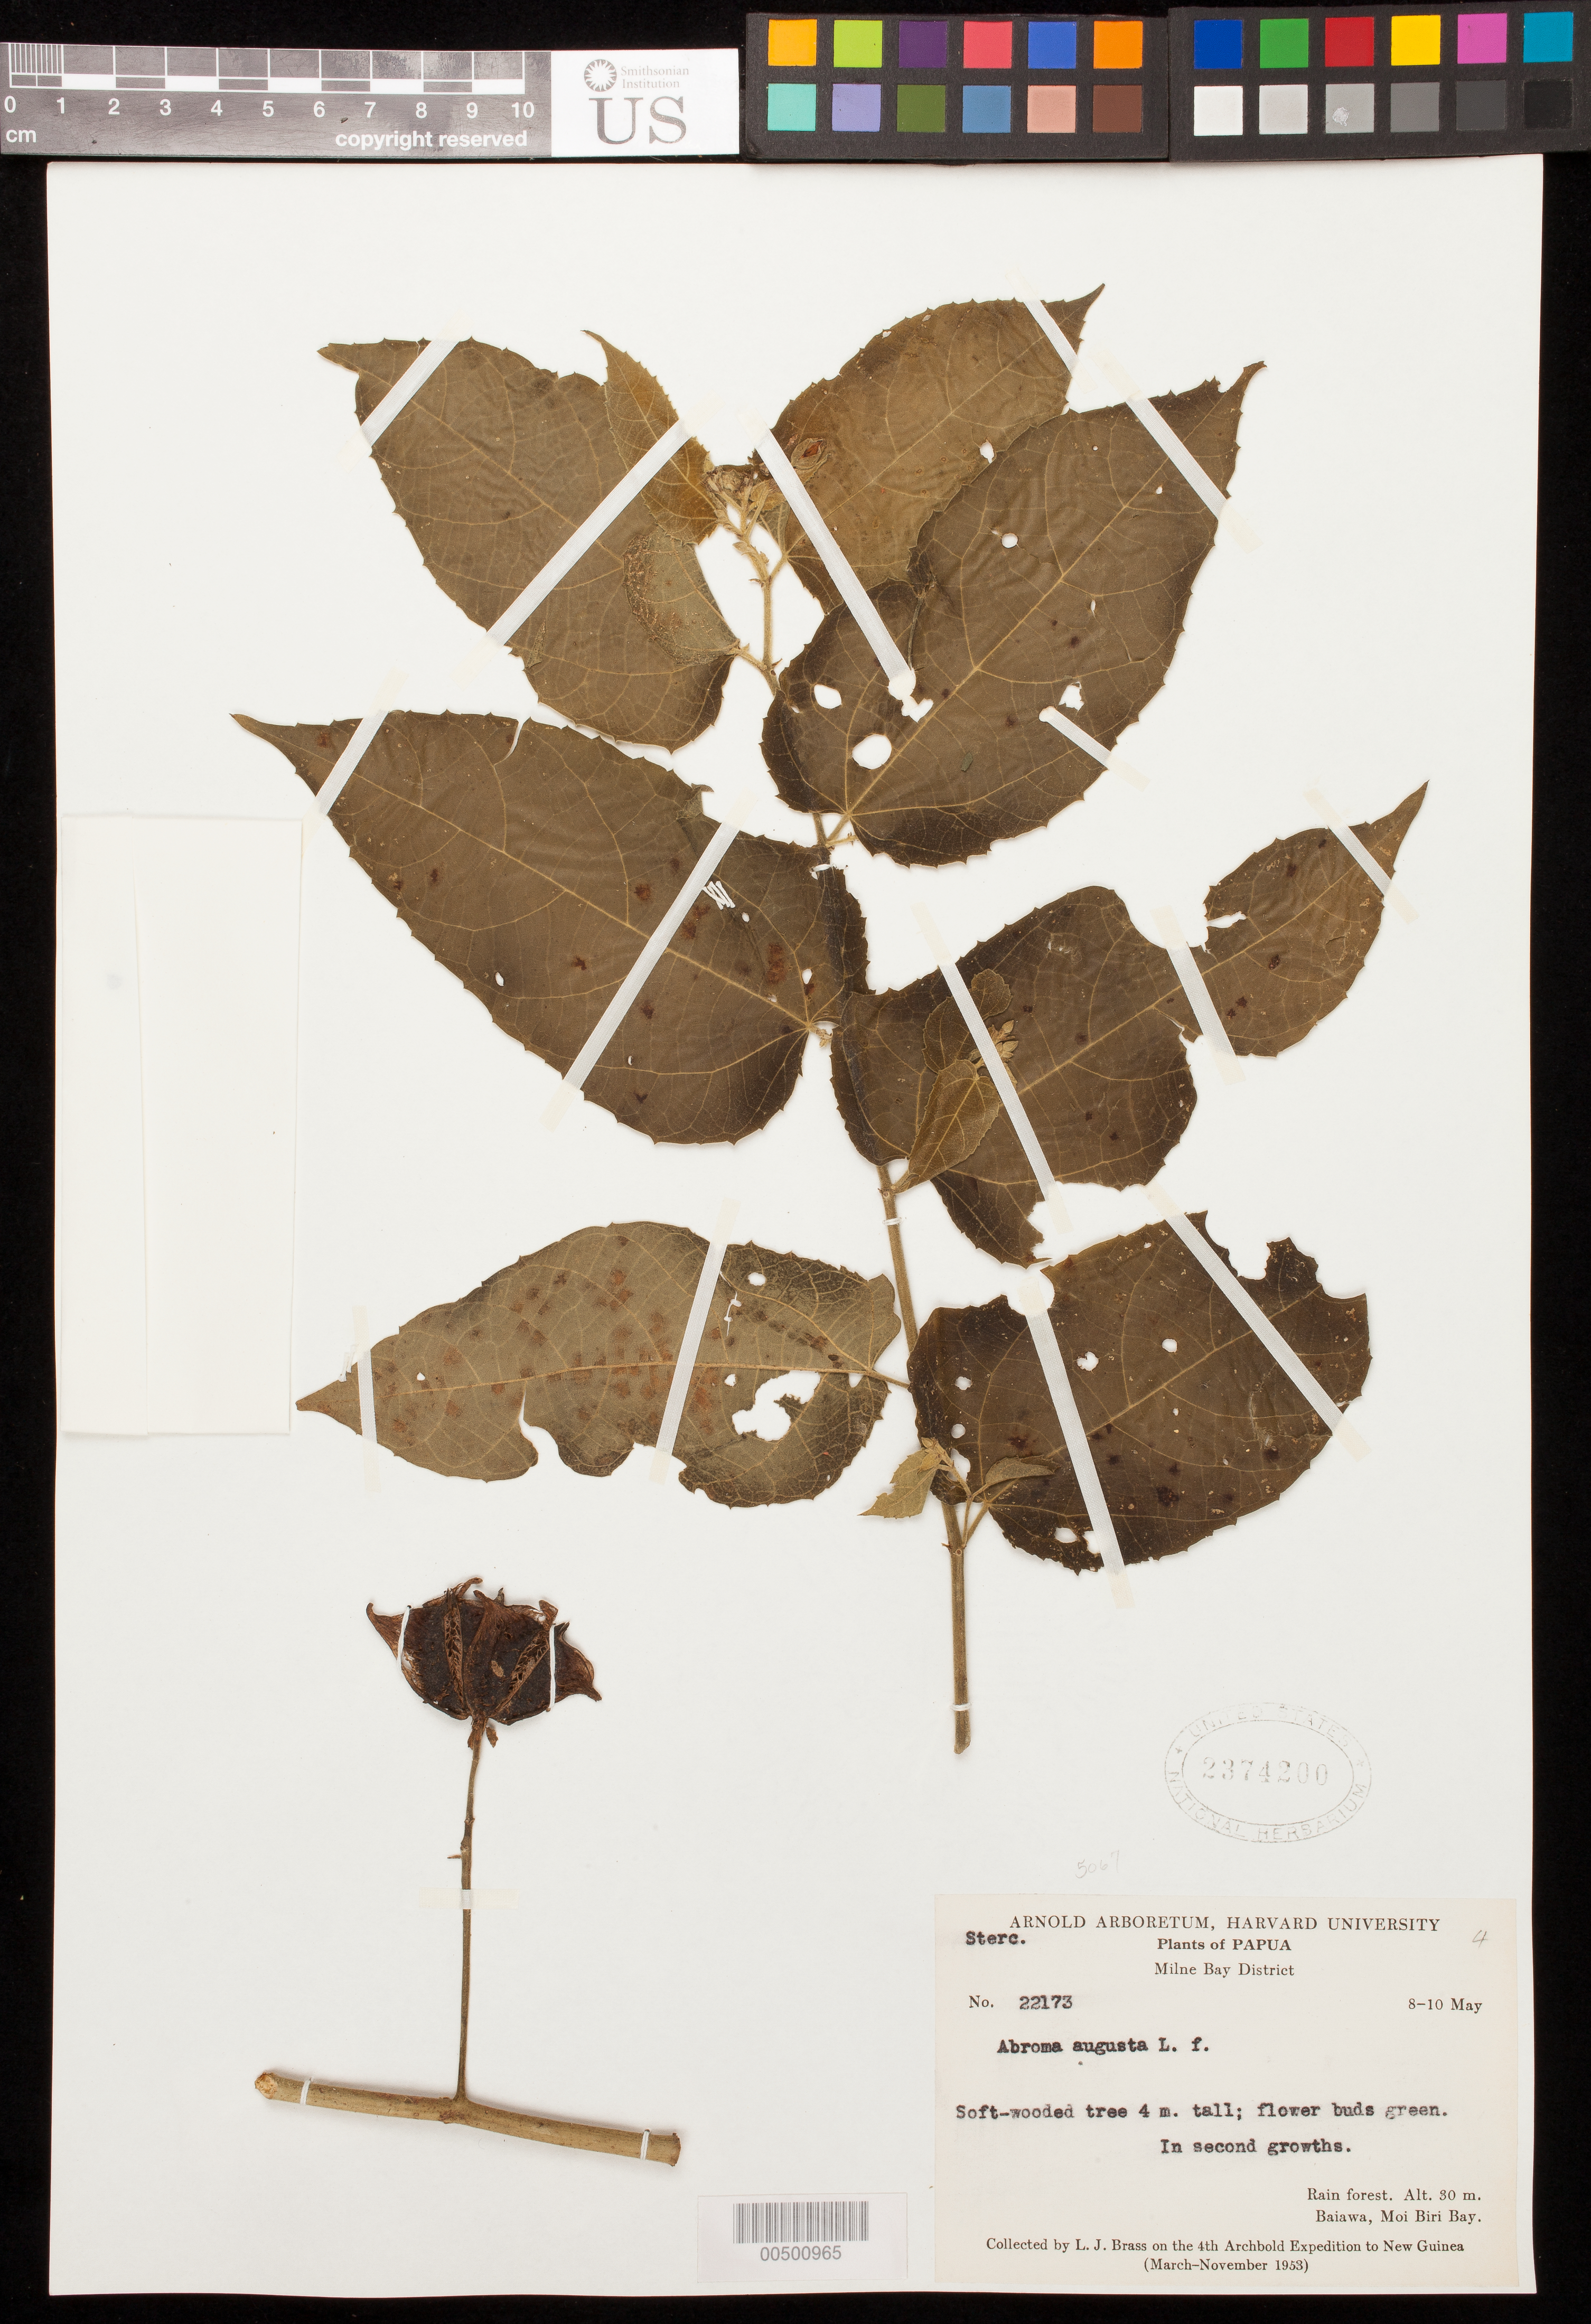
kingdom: Plantae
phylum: Tracheophyta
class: Magnoliopsida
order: Malvales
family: Malvaceae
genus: Abroma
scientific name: Abroma augusta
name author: (L.) L. f.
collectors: L. J. Brass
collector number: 22173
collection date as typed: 08 May 1953 to 10 May 1953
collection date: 1953-05-08/1953-05-10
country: Papua New Guinea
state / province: Milne Bay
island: New Guinea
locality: Baiawa, Moi Biri Bay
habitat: rain forest, in second growths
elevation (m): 30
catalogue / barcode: US 2374200